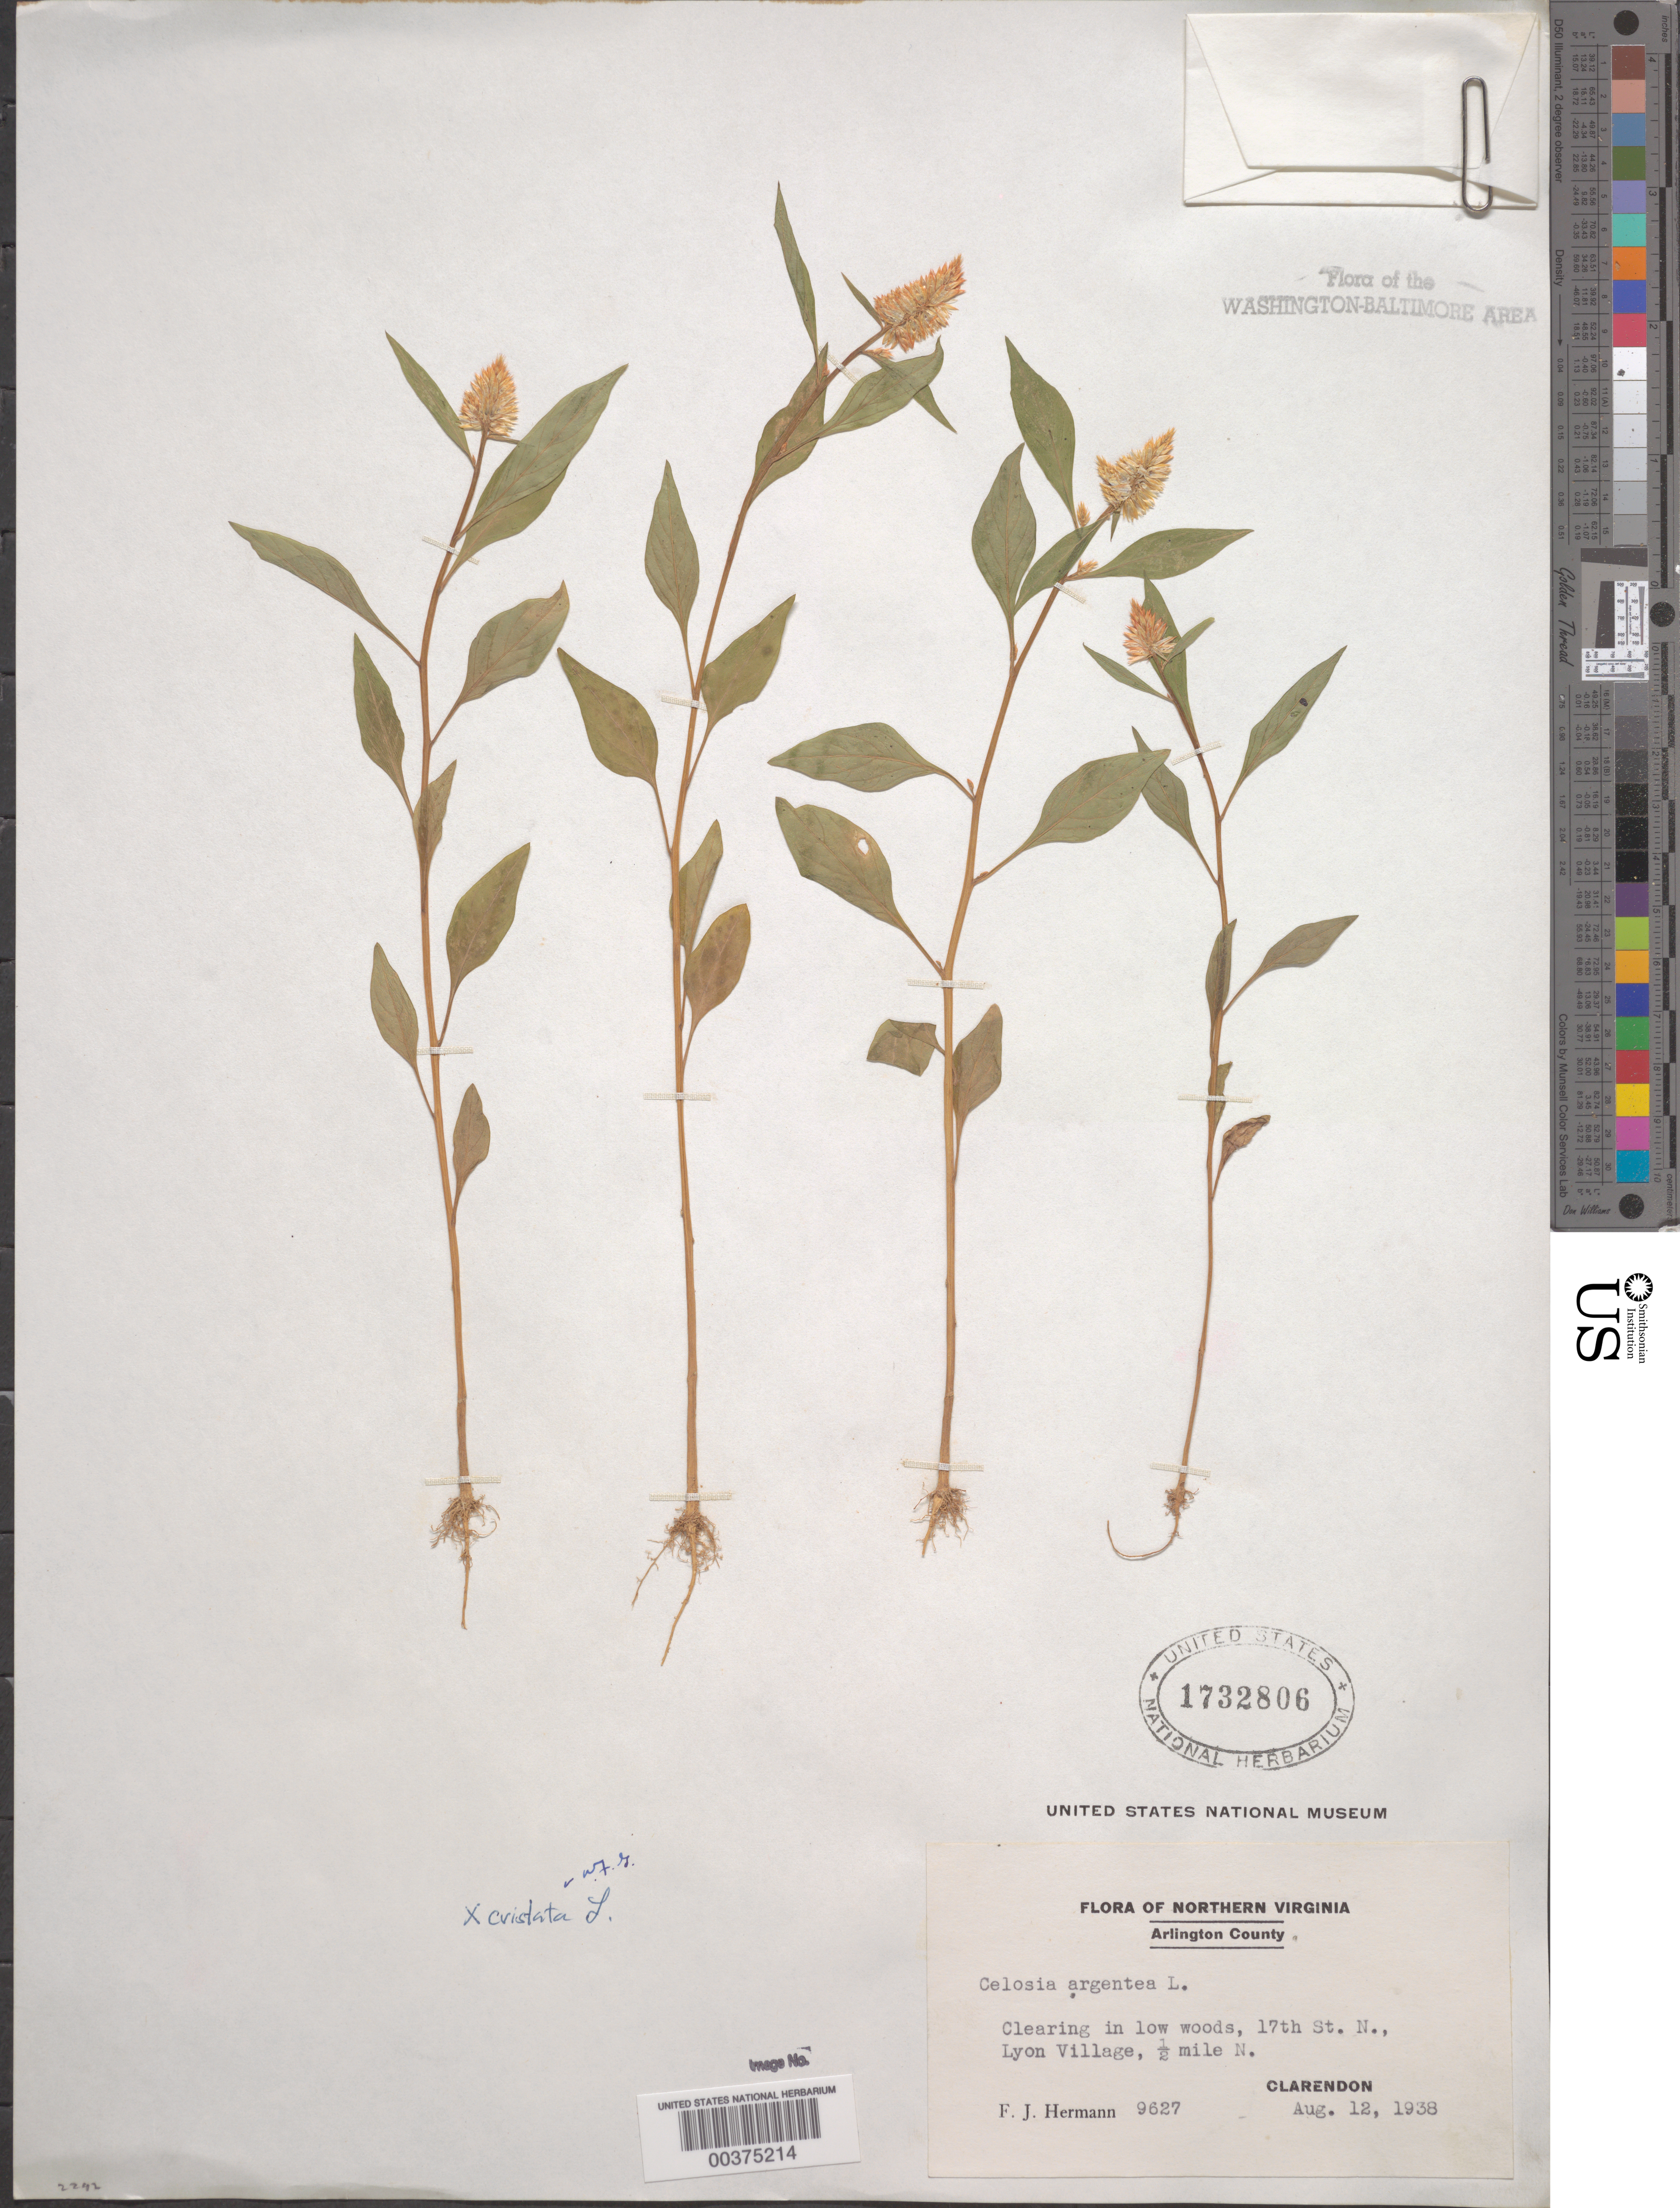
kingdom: Plantae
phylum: Tracheophyta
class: Magnoliopsida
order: Caryophyllales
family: Amaranthaceae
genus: Celosia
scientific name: Celosia argentea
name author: L.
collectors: F. J. Hermann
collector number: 9627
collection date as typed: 12 Aug 1938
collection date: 1938-08-12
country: United States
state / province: Virginia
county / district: Arlington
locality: Lyon Village, Clarendon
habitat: Clearing in low woods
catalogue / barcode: US 1732806